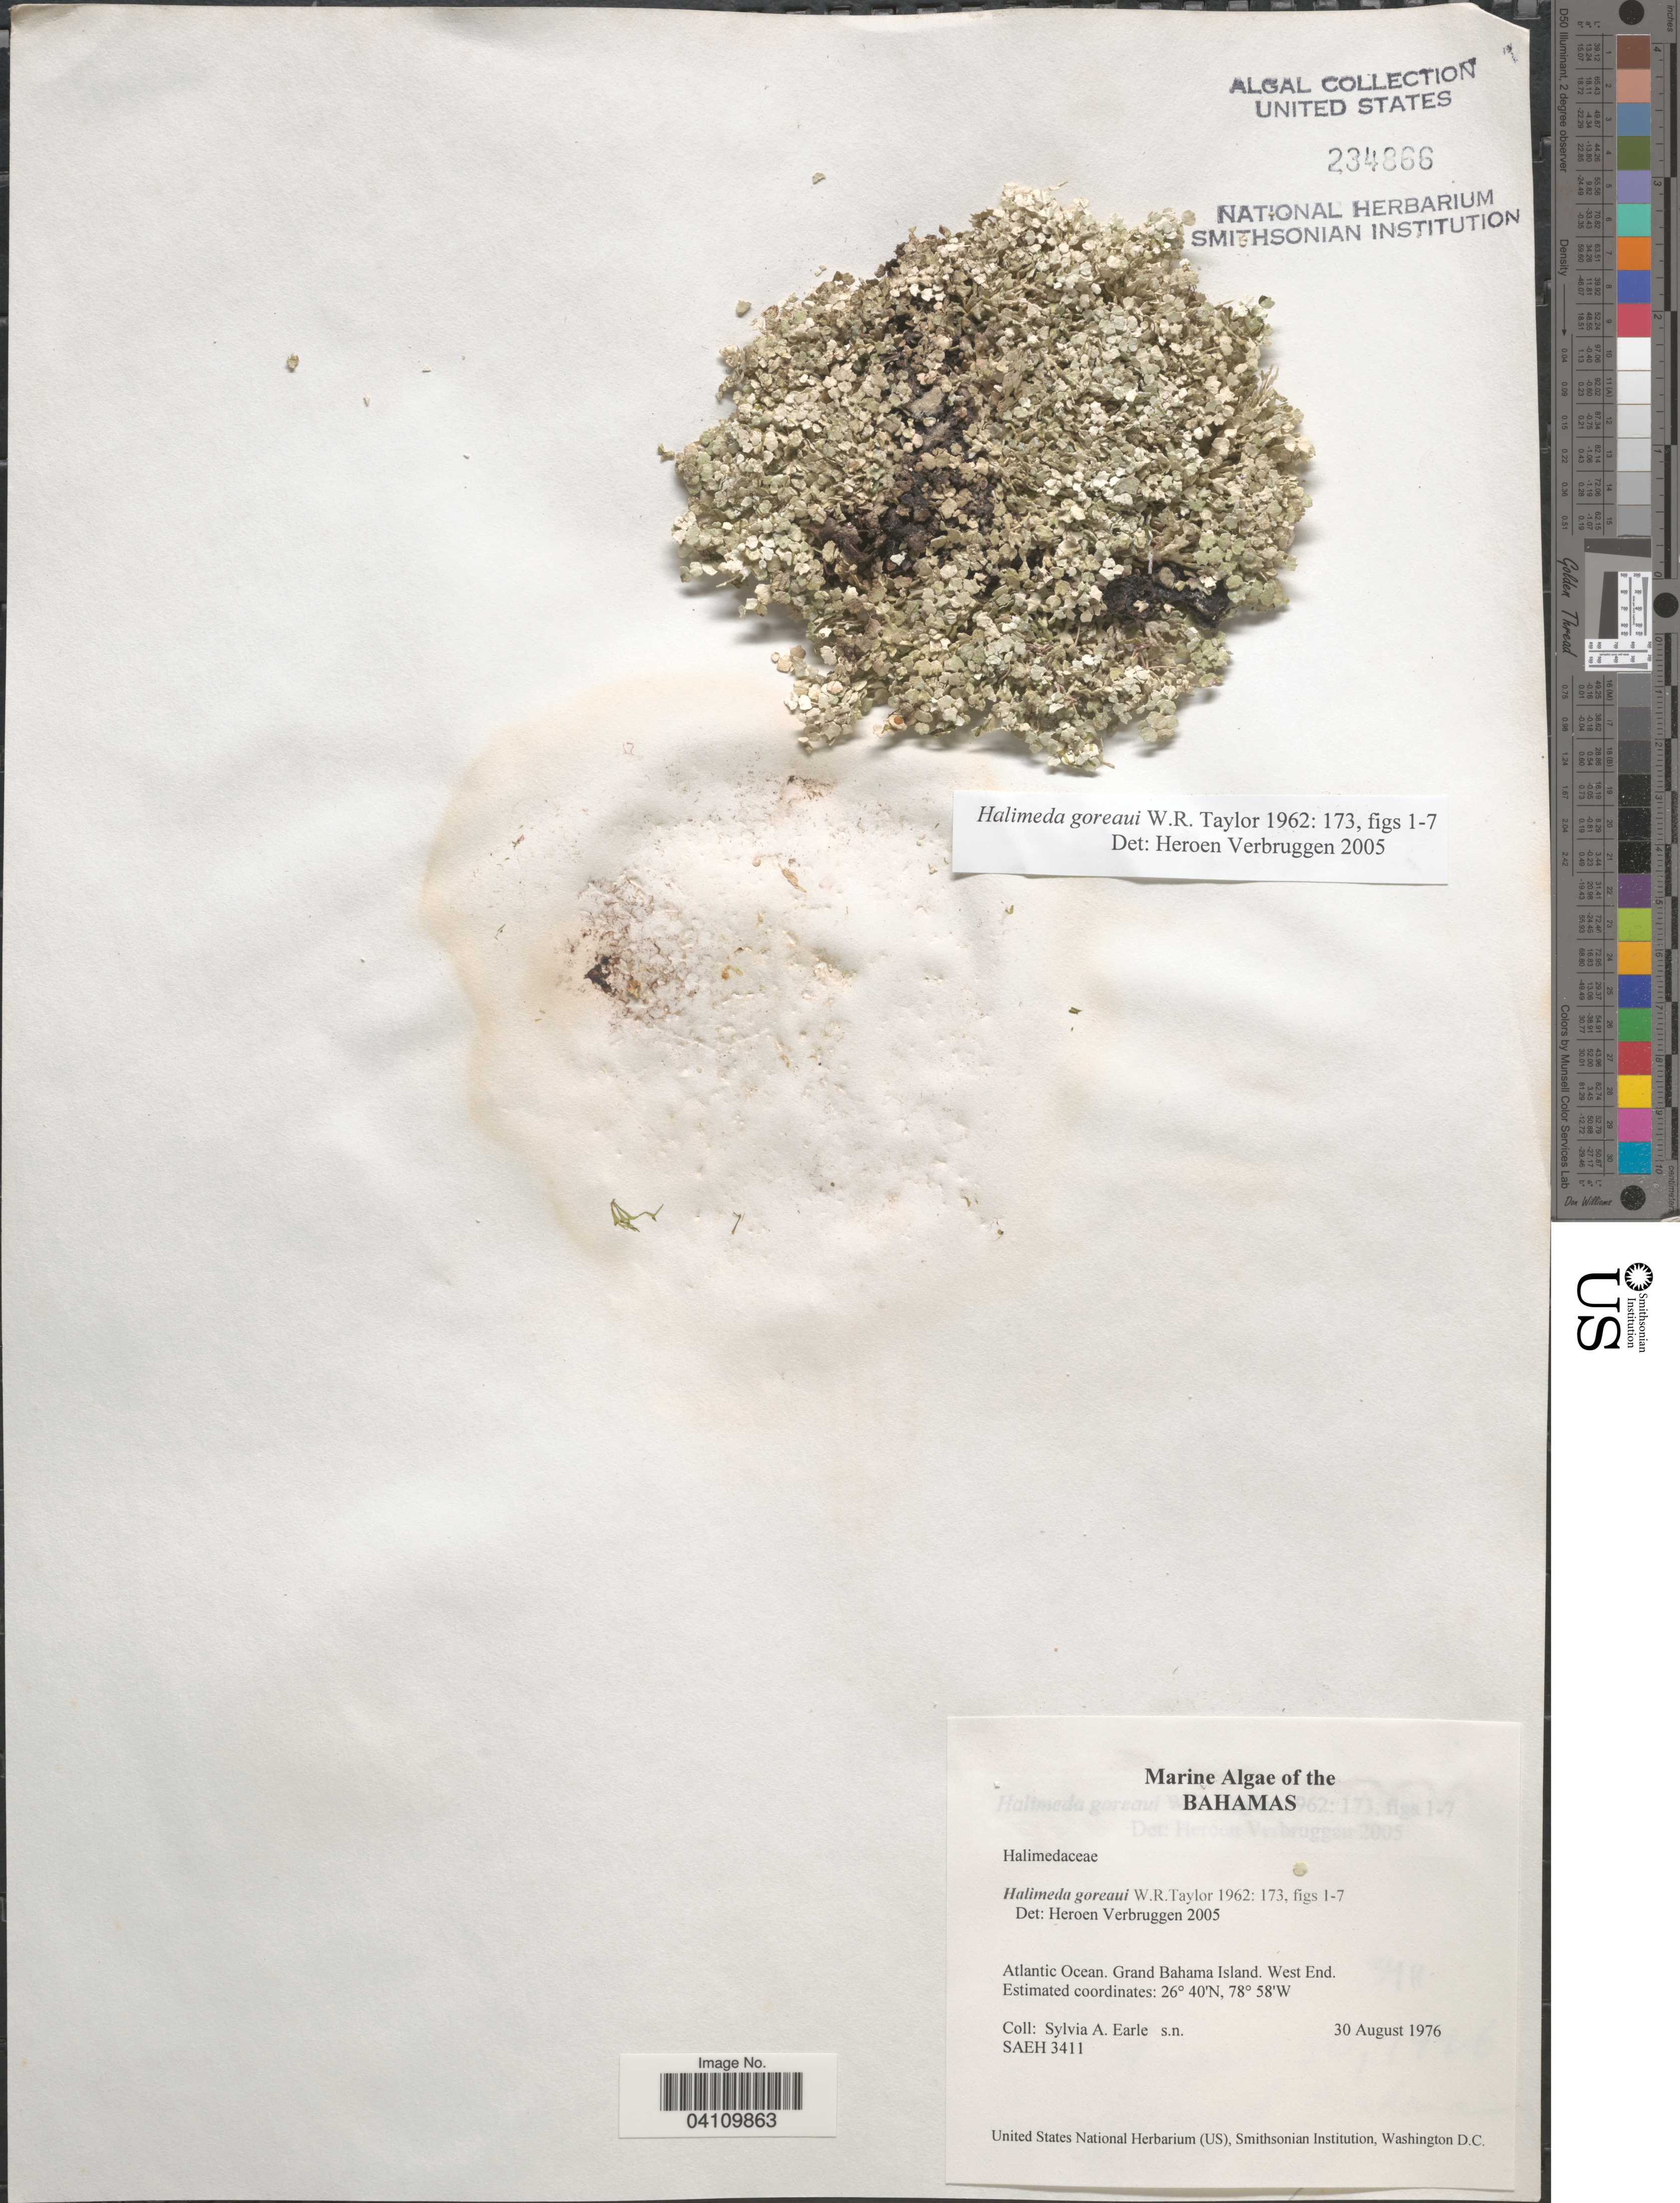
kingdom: Plantae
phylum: Chlorophyta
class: Ulvophyceae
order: Bryopsidales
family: Halimedaceae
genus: Halimeda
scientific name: Halimeda goreaui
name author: W.R. Taylor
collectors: S. A. Earle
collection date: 1976-08-30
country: Bahamas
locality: Atlantic Ocean. Grand Bahama Island. West End.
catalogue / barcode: US 234866